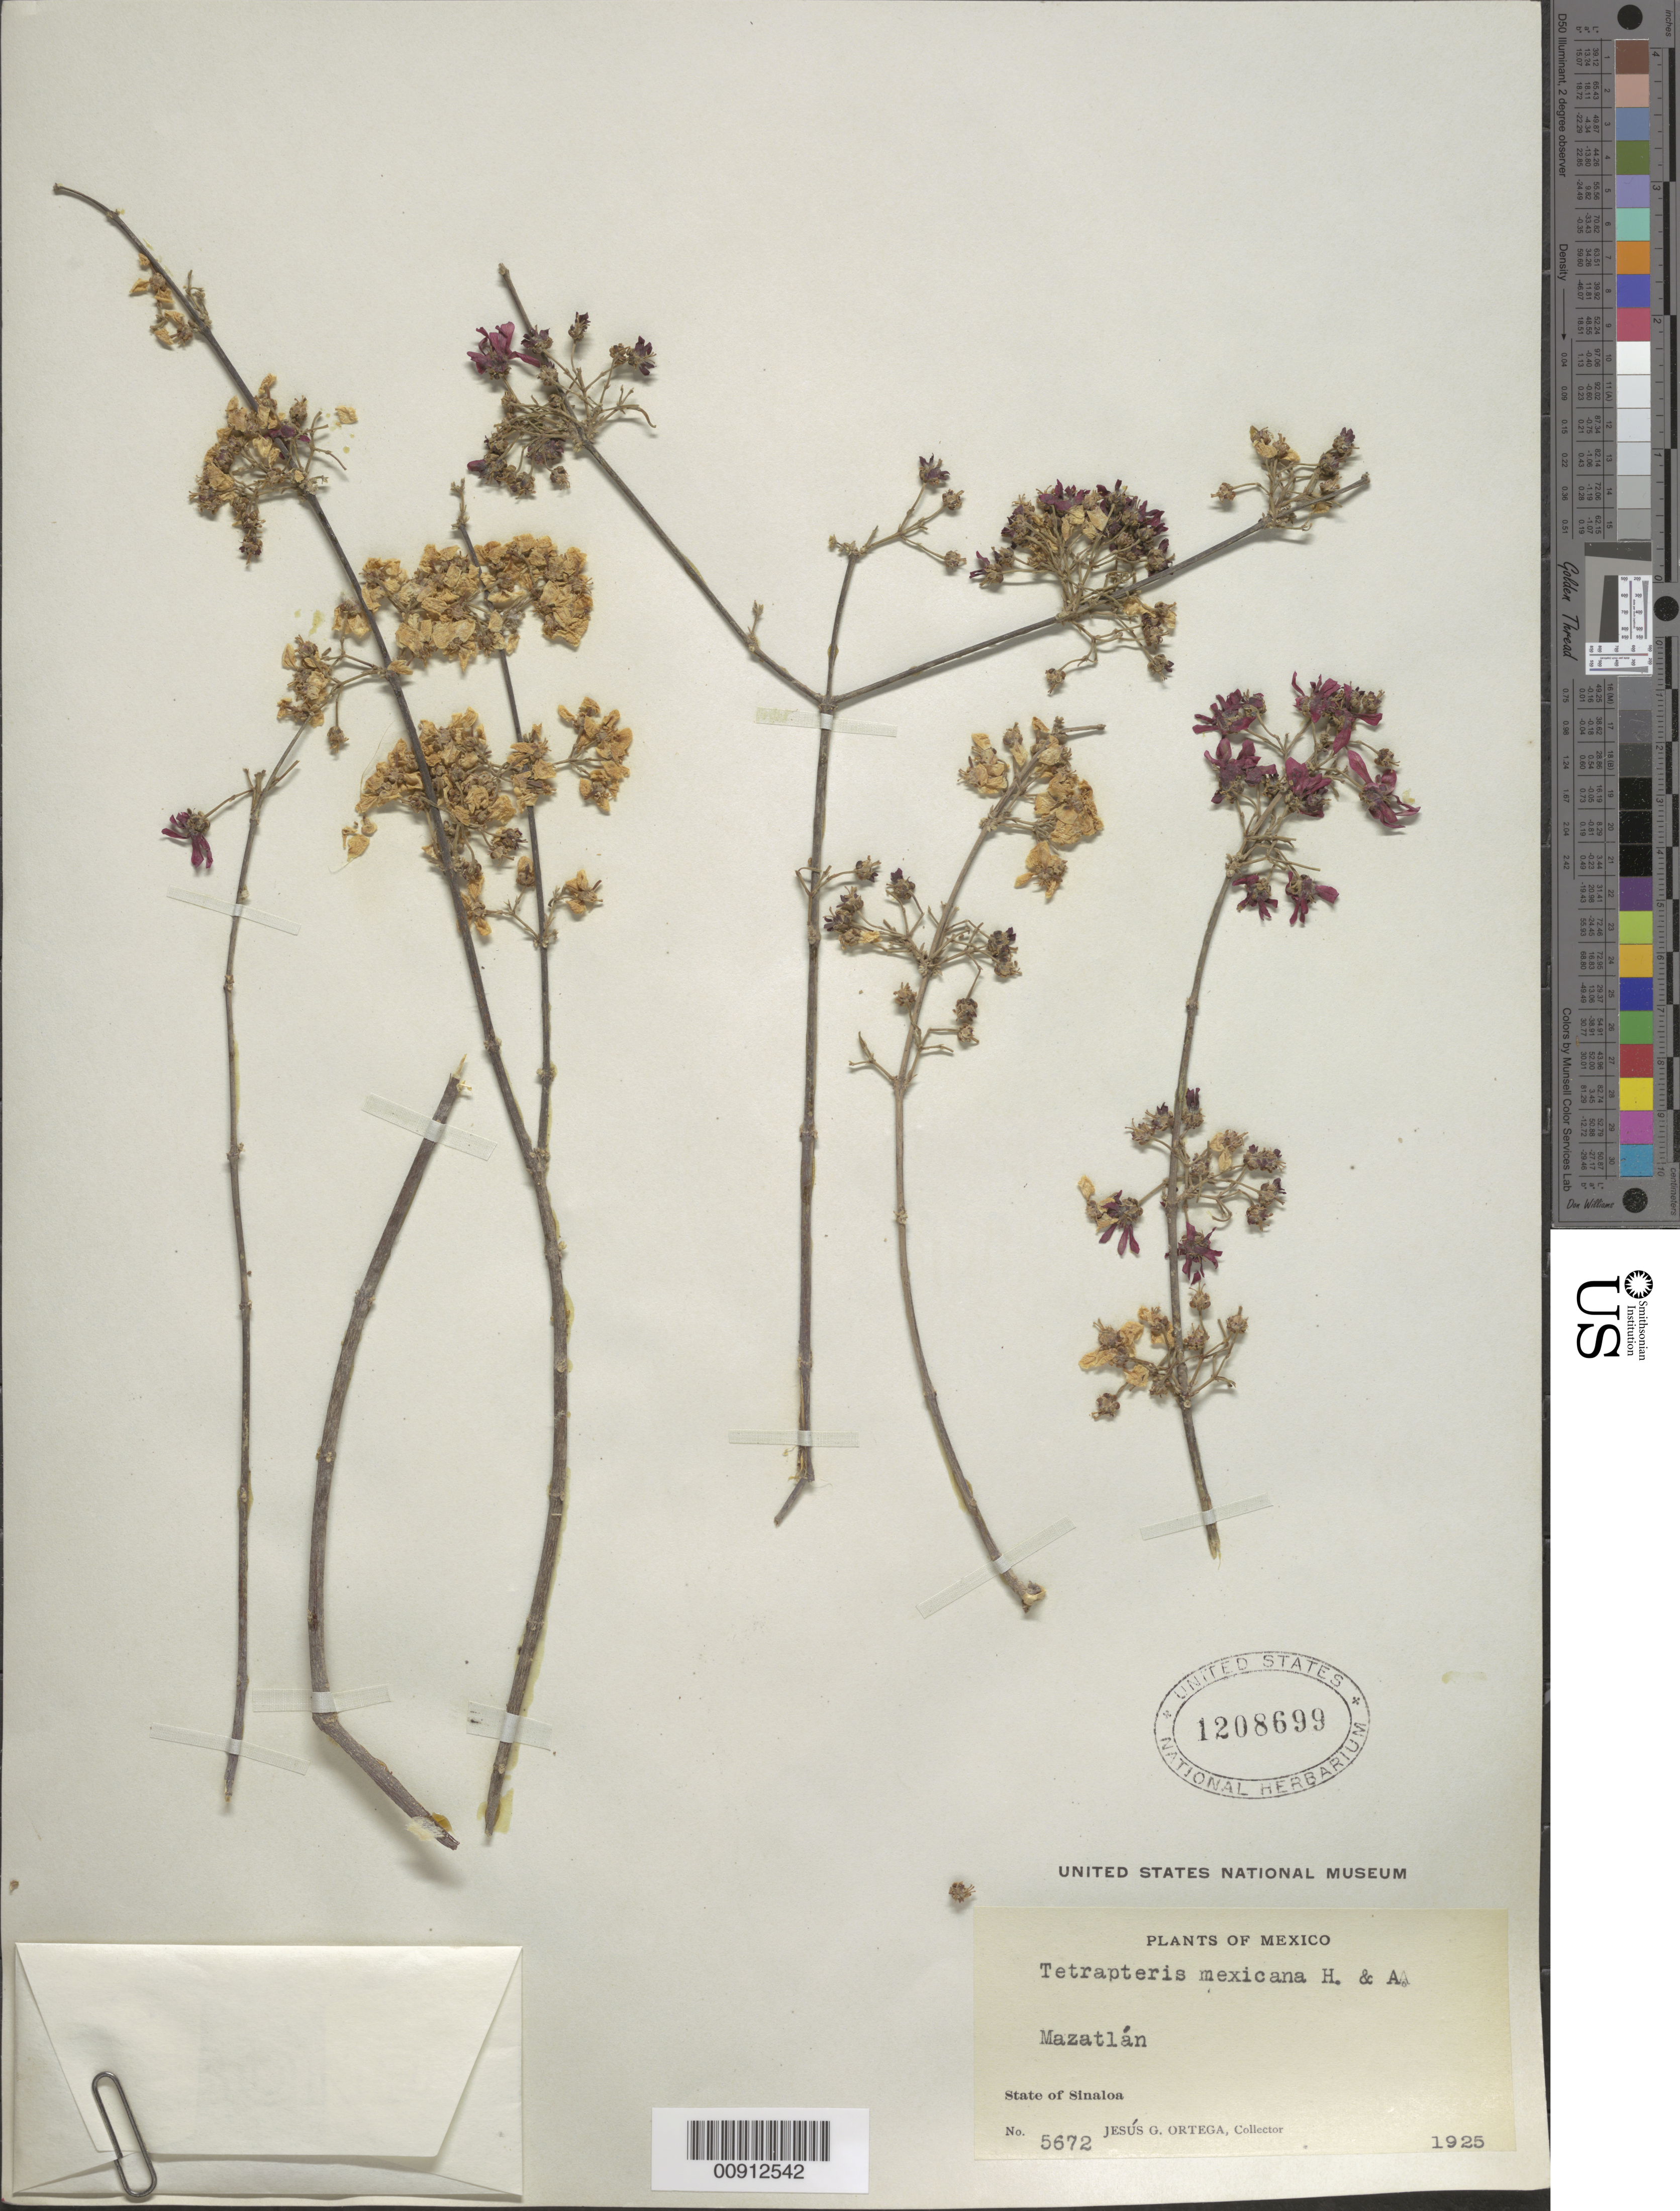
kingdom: Plantae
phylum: Tracheophyta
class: Magnoliopsida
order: Malpighiales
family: Malpighiaceae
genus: Tetrapterys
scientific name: Tetrapterys mexicana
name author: Hook. & Arn.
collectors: J. Ortega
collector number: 5672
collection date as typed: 1925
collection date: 1925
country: Mexico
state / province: Sinaloa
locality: Mazatlán, State of Sinaloa.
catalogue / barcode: US 1208699